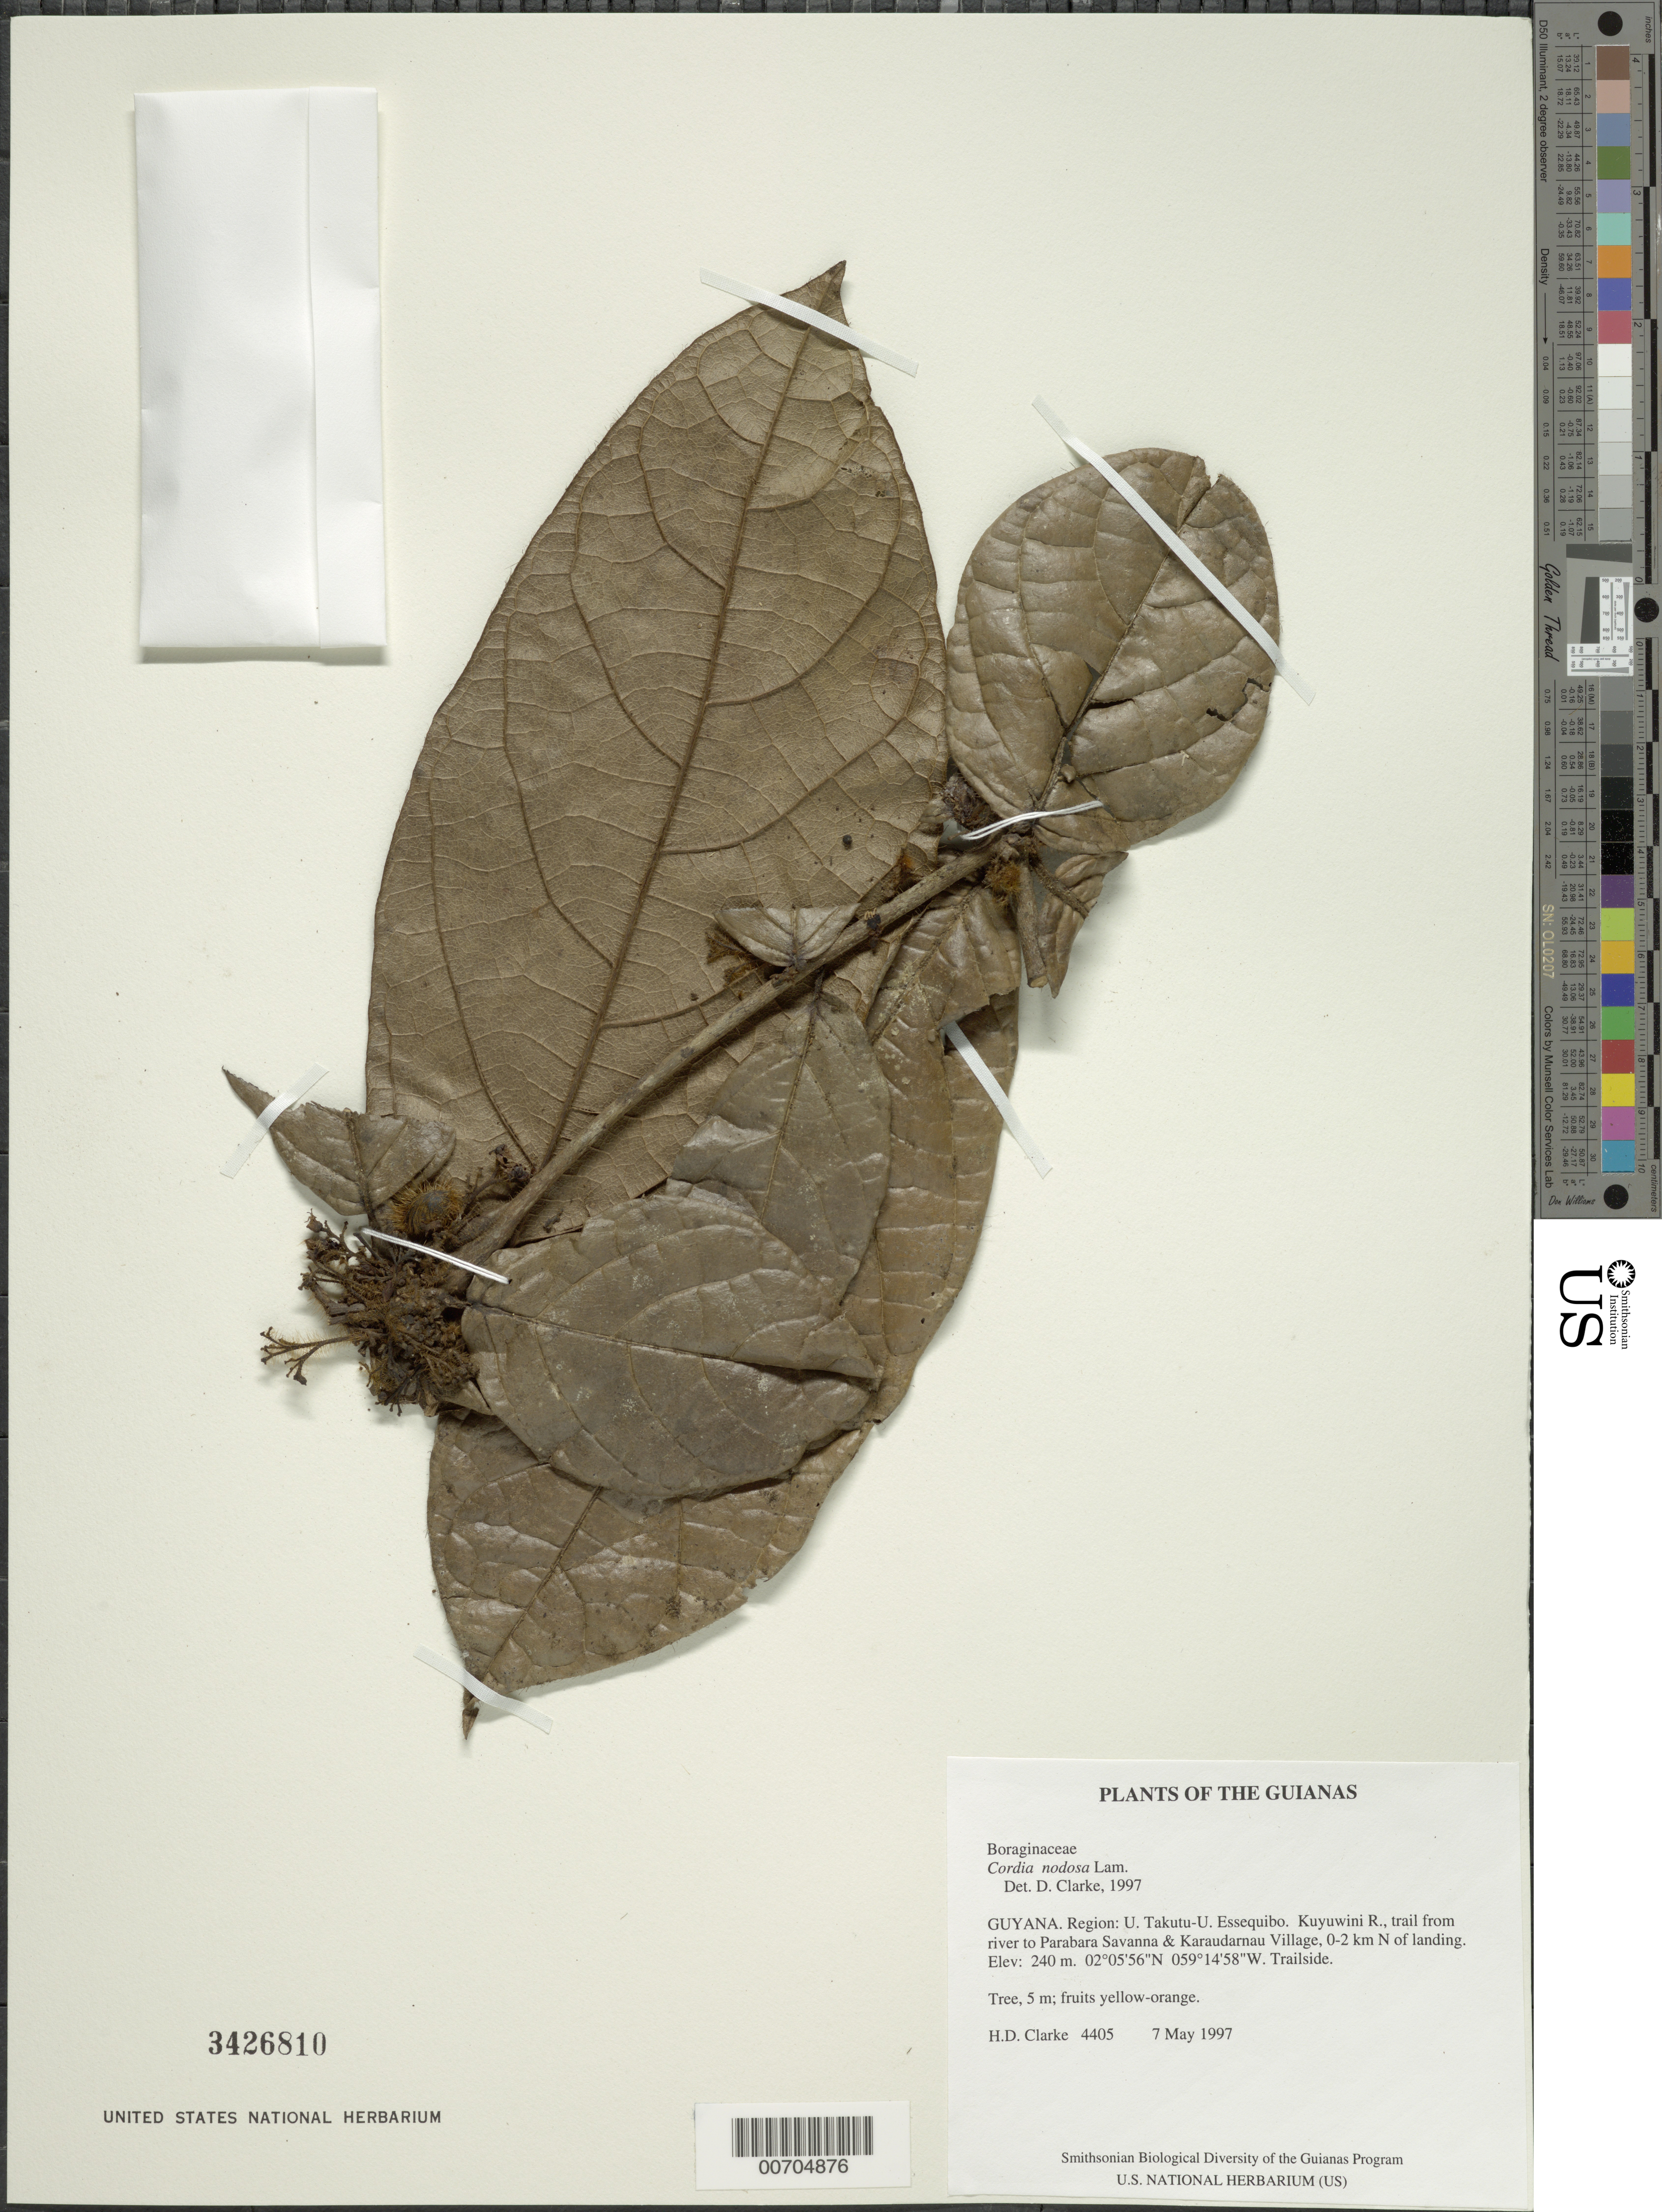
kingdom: Plantae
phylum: Tracheophyta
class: Magnoliopsida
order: Boraginales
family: Cordiaceae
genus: Cordia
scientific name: Cordia nodosa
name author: Lam.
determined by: Clarke, H. D., University of North Carolina (Asheville)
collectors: H. D. Clarke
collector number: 4405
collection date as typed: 7 May 1997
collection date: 1997-05-07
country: Guyana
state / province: U. Takutu-U. Essequibo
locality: Kuyuwini R., trail from river to Parabara Savanna & Karaudarnau Village, 0-2 km N of landing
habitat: Trailside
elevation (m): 240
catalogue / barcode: US 3426810